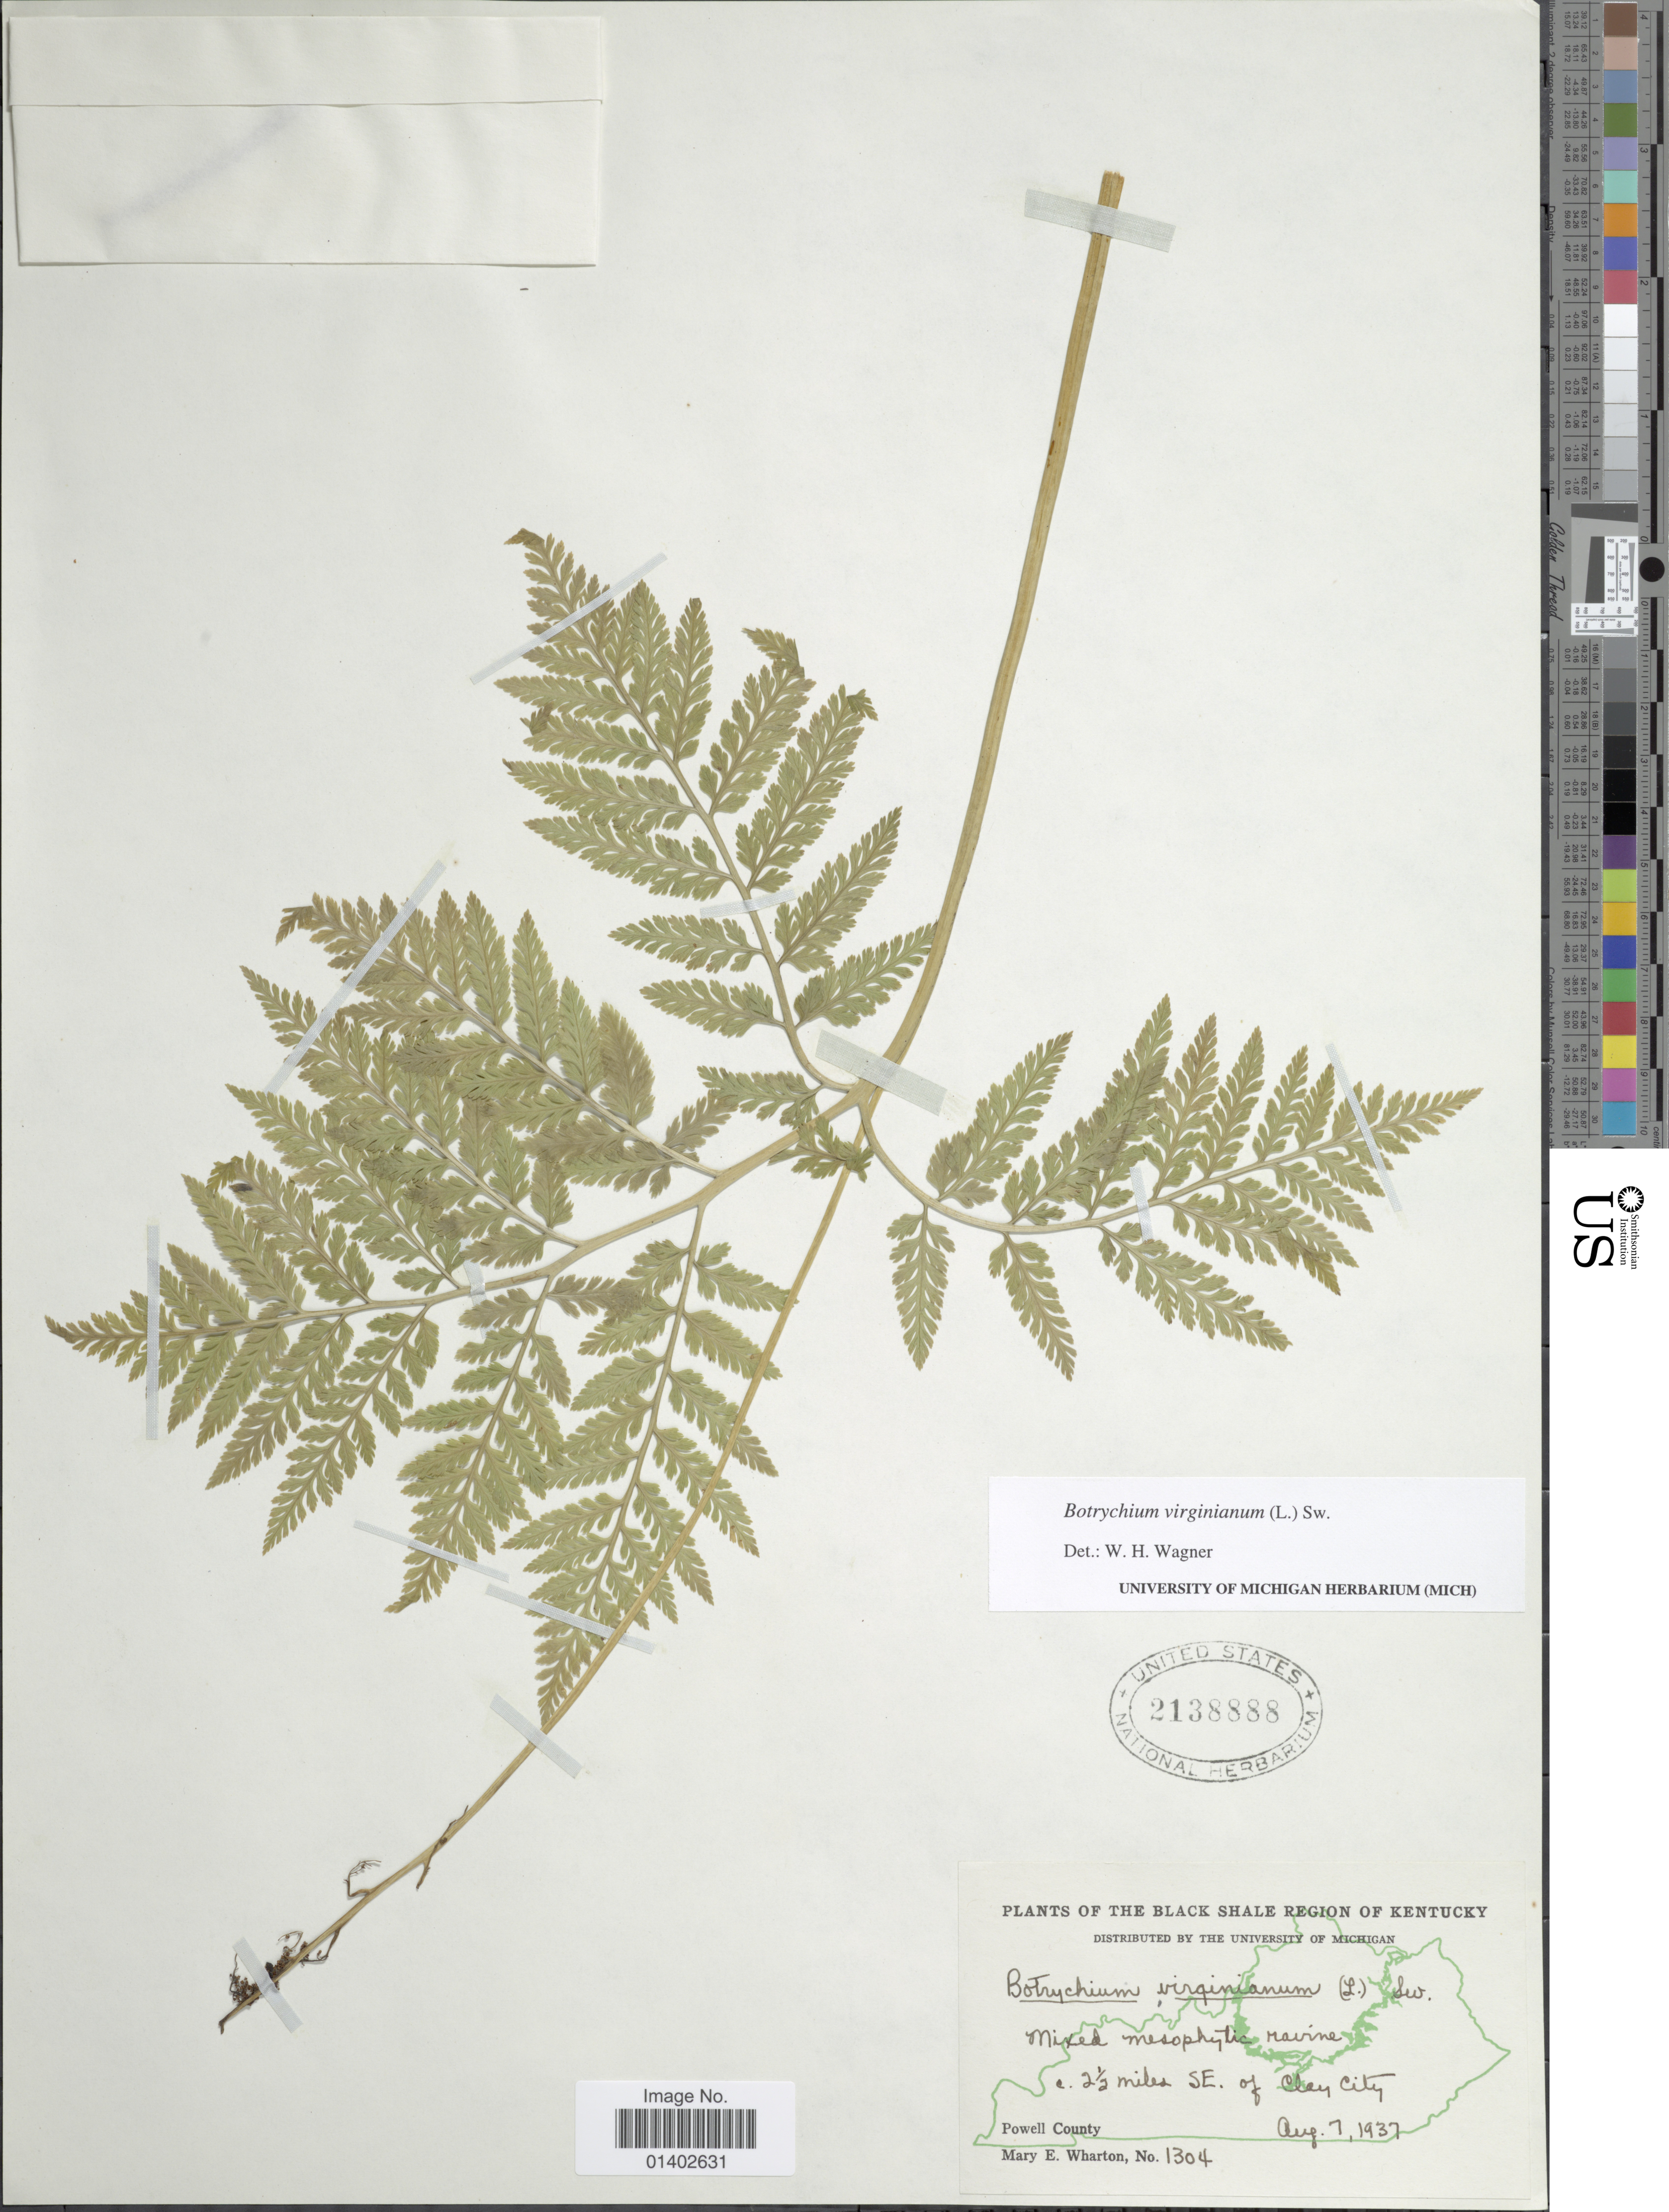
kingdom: Plantae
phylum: Tracheophyta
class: Polypodiopsida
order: Ophioglossales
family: Ophioglossaceae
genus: Botrychium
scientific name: Botrychium virginianum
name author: (L.) Sw.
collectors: M. Wharton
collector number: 1304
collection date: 1937-08-07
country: United States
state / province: Kentucky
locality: The Black shale Region of Kentucky, c. 2½ miles SE of Clay City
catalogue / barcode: US 2138888